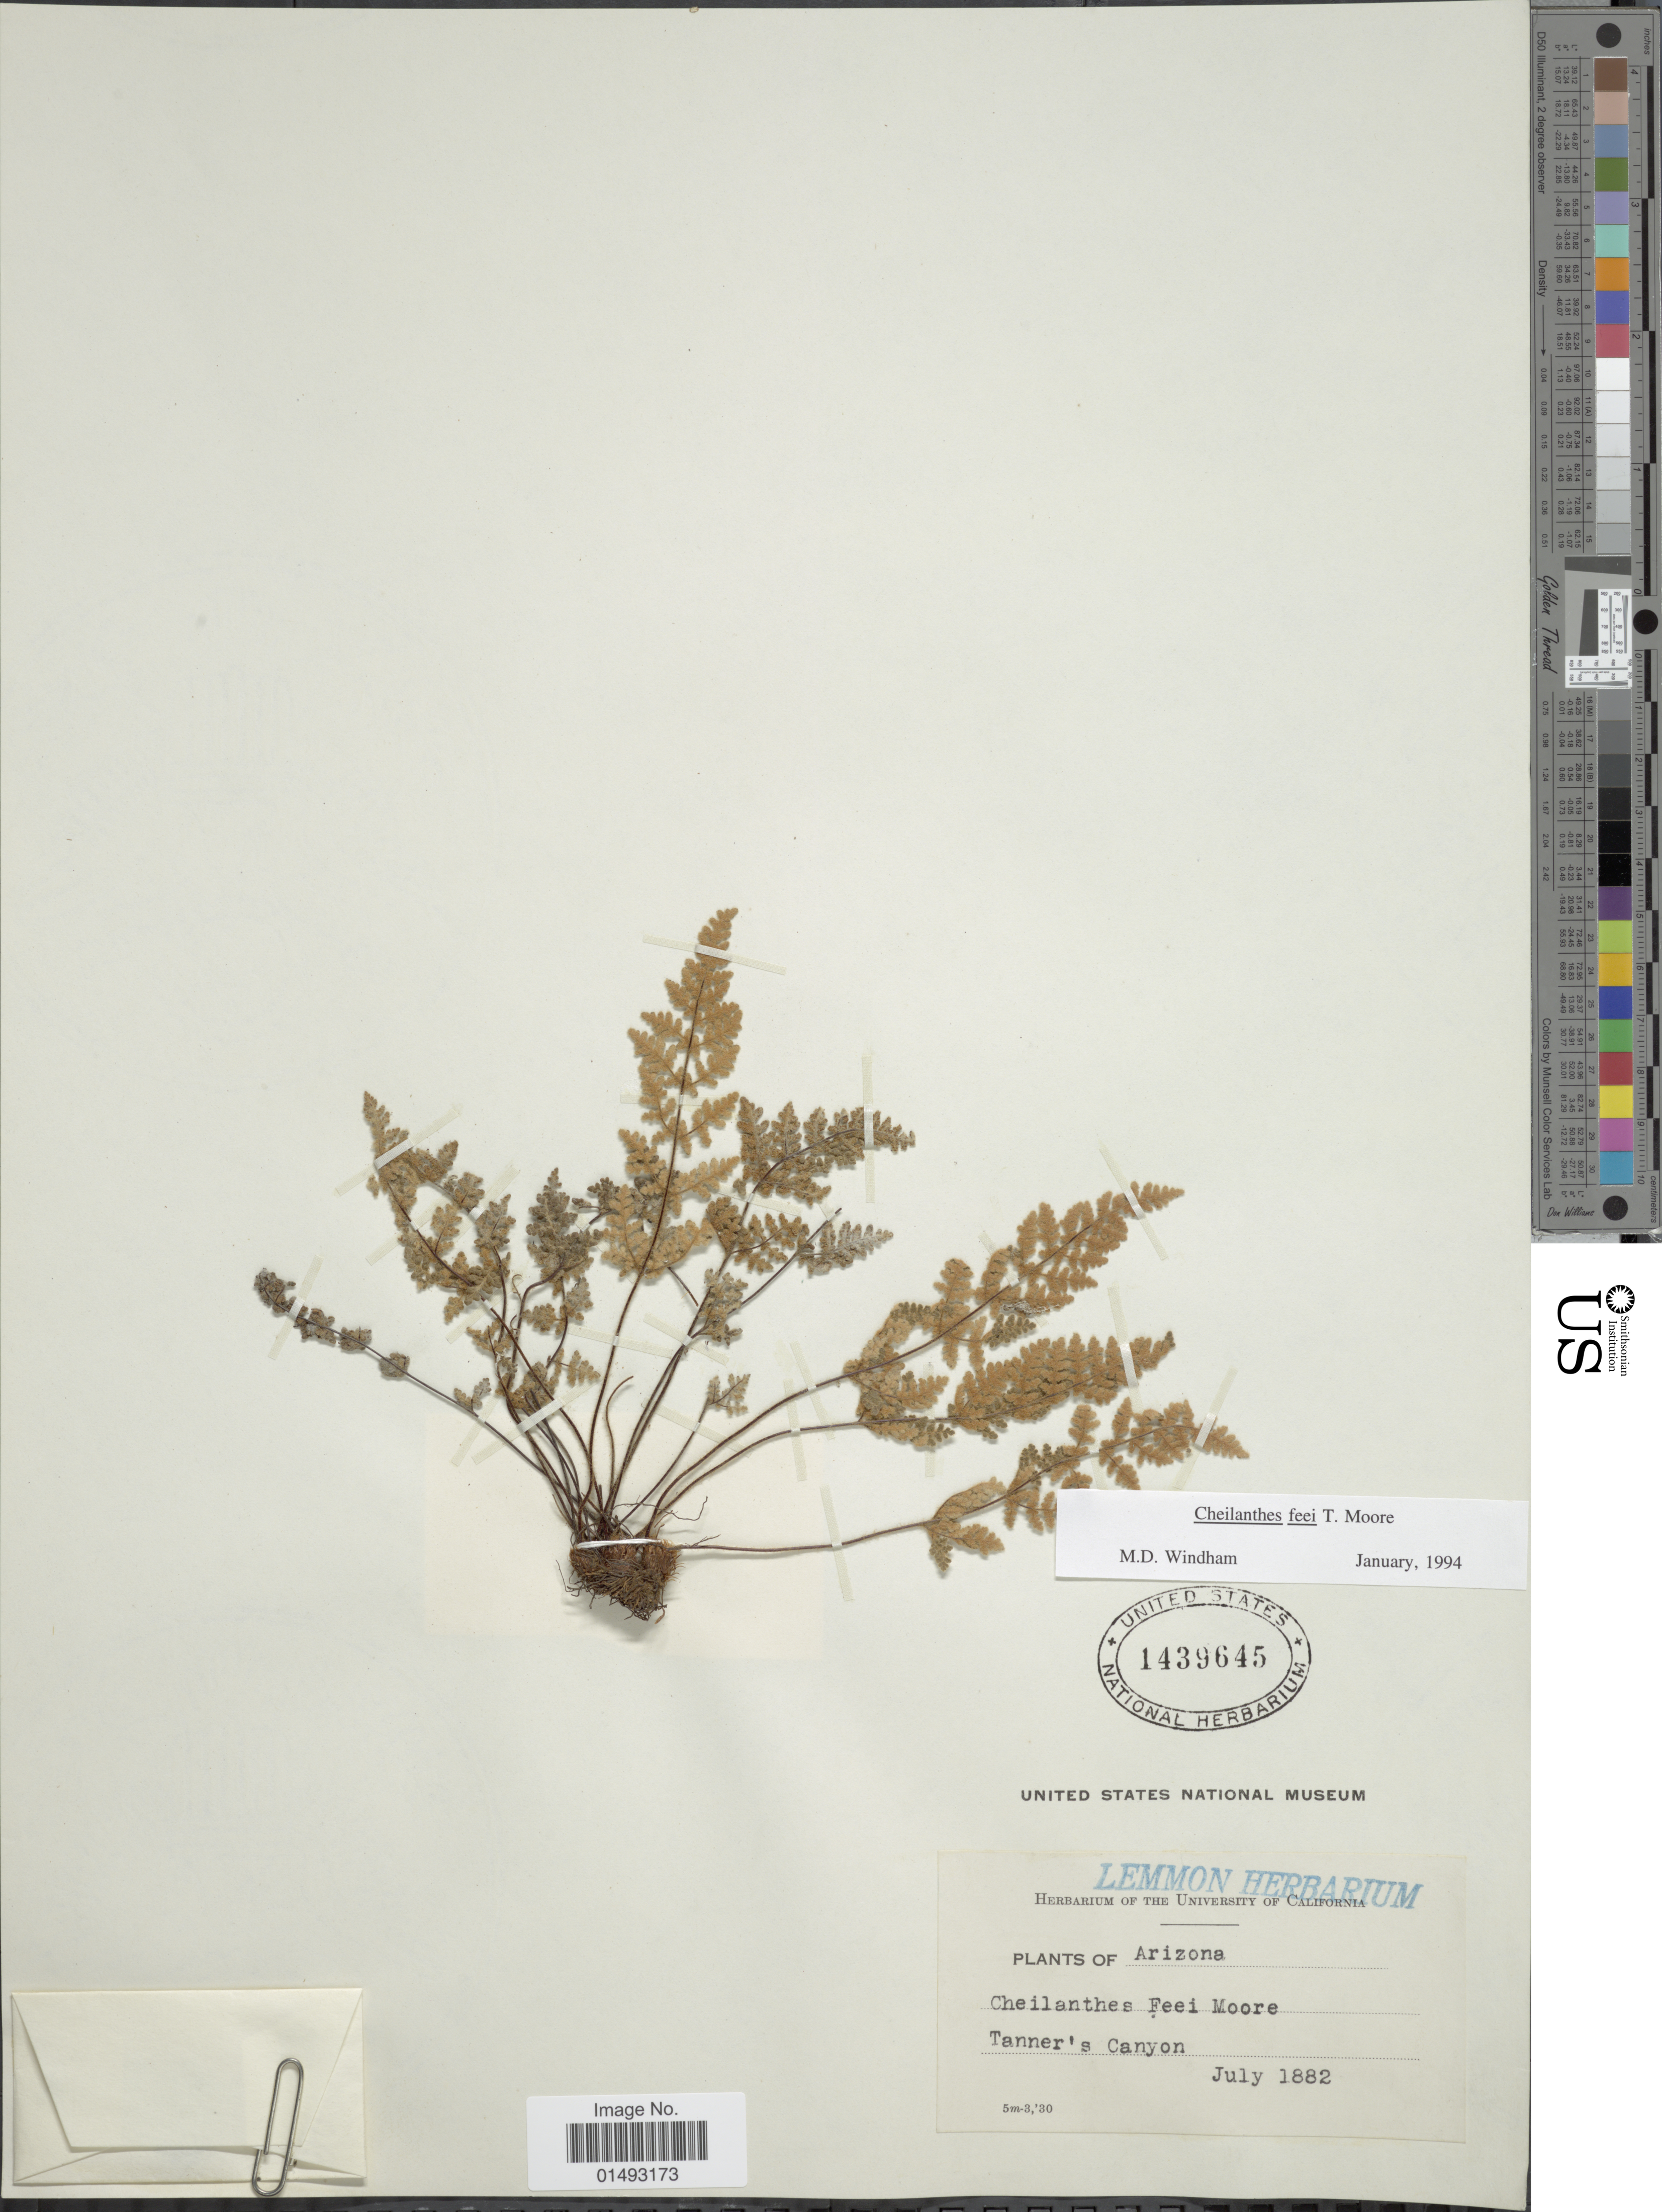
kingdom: Plantae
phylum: Tracheophyta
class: Polypodiopsida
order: Polypodiales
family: Pteridaceae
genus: Myriopteris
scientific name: Myriopteris gracilis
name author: Fée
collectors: ex herb. Lemmon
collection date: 1882-07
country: United States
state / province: Arizona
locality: Tanner's Canyon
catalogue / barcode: US 1439645